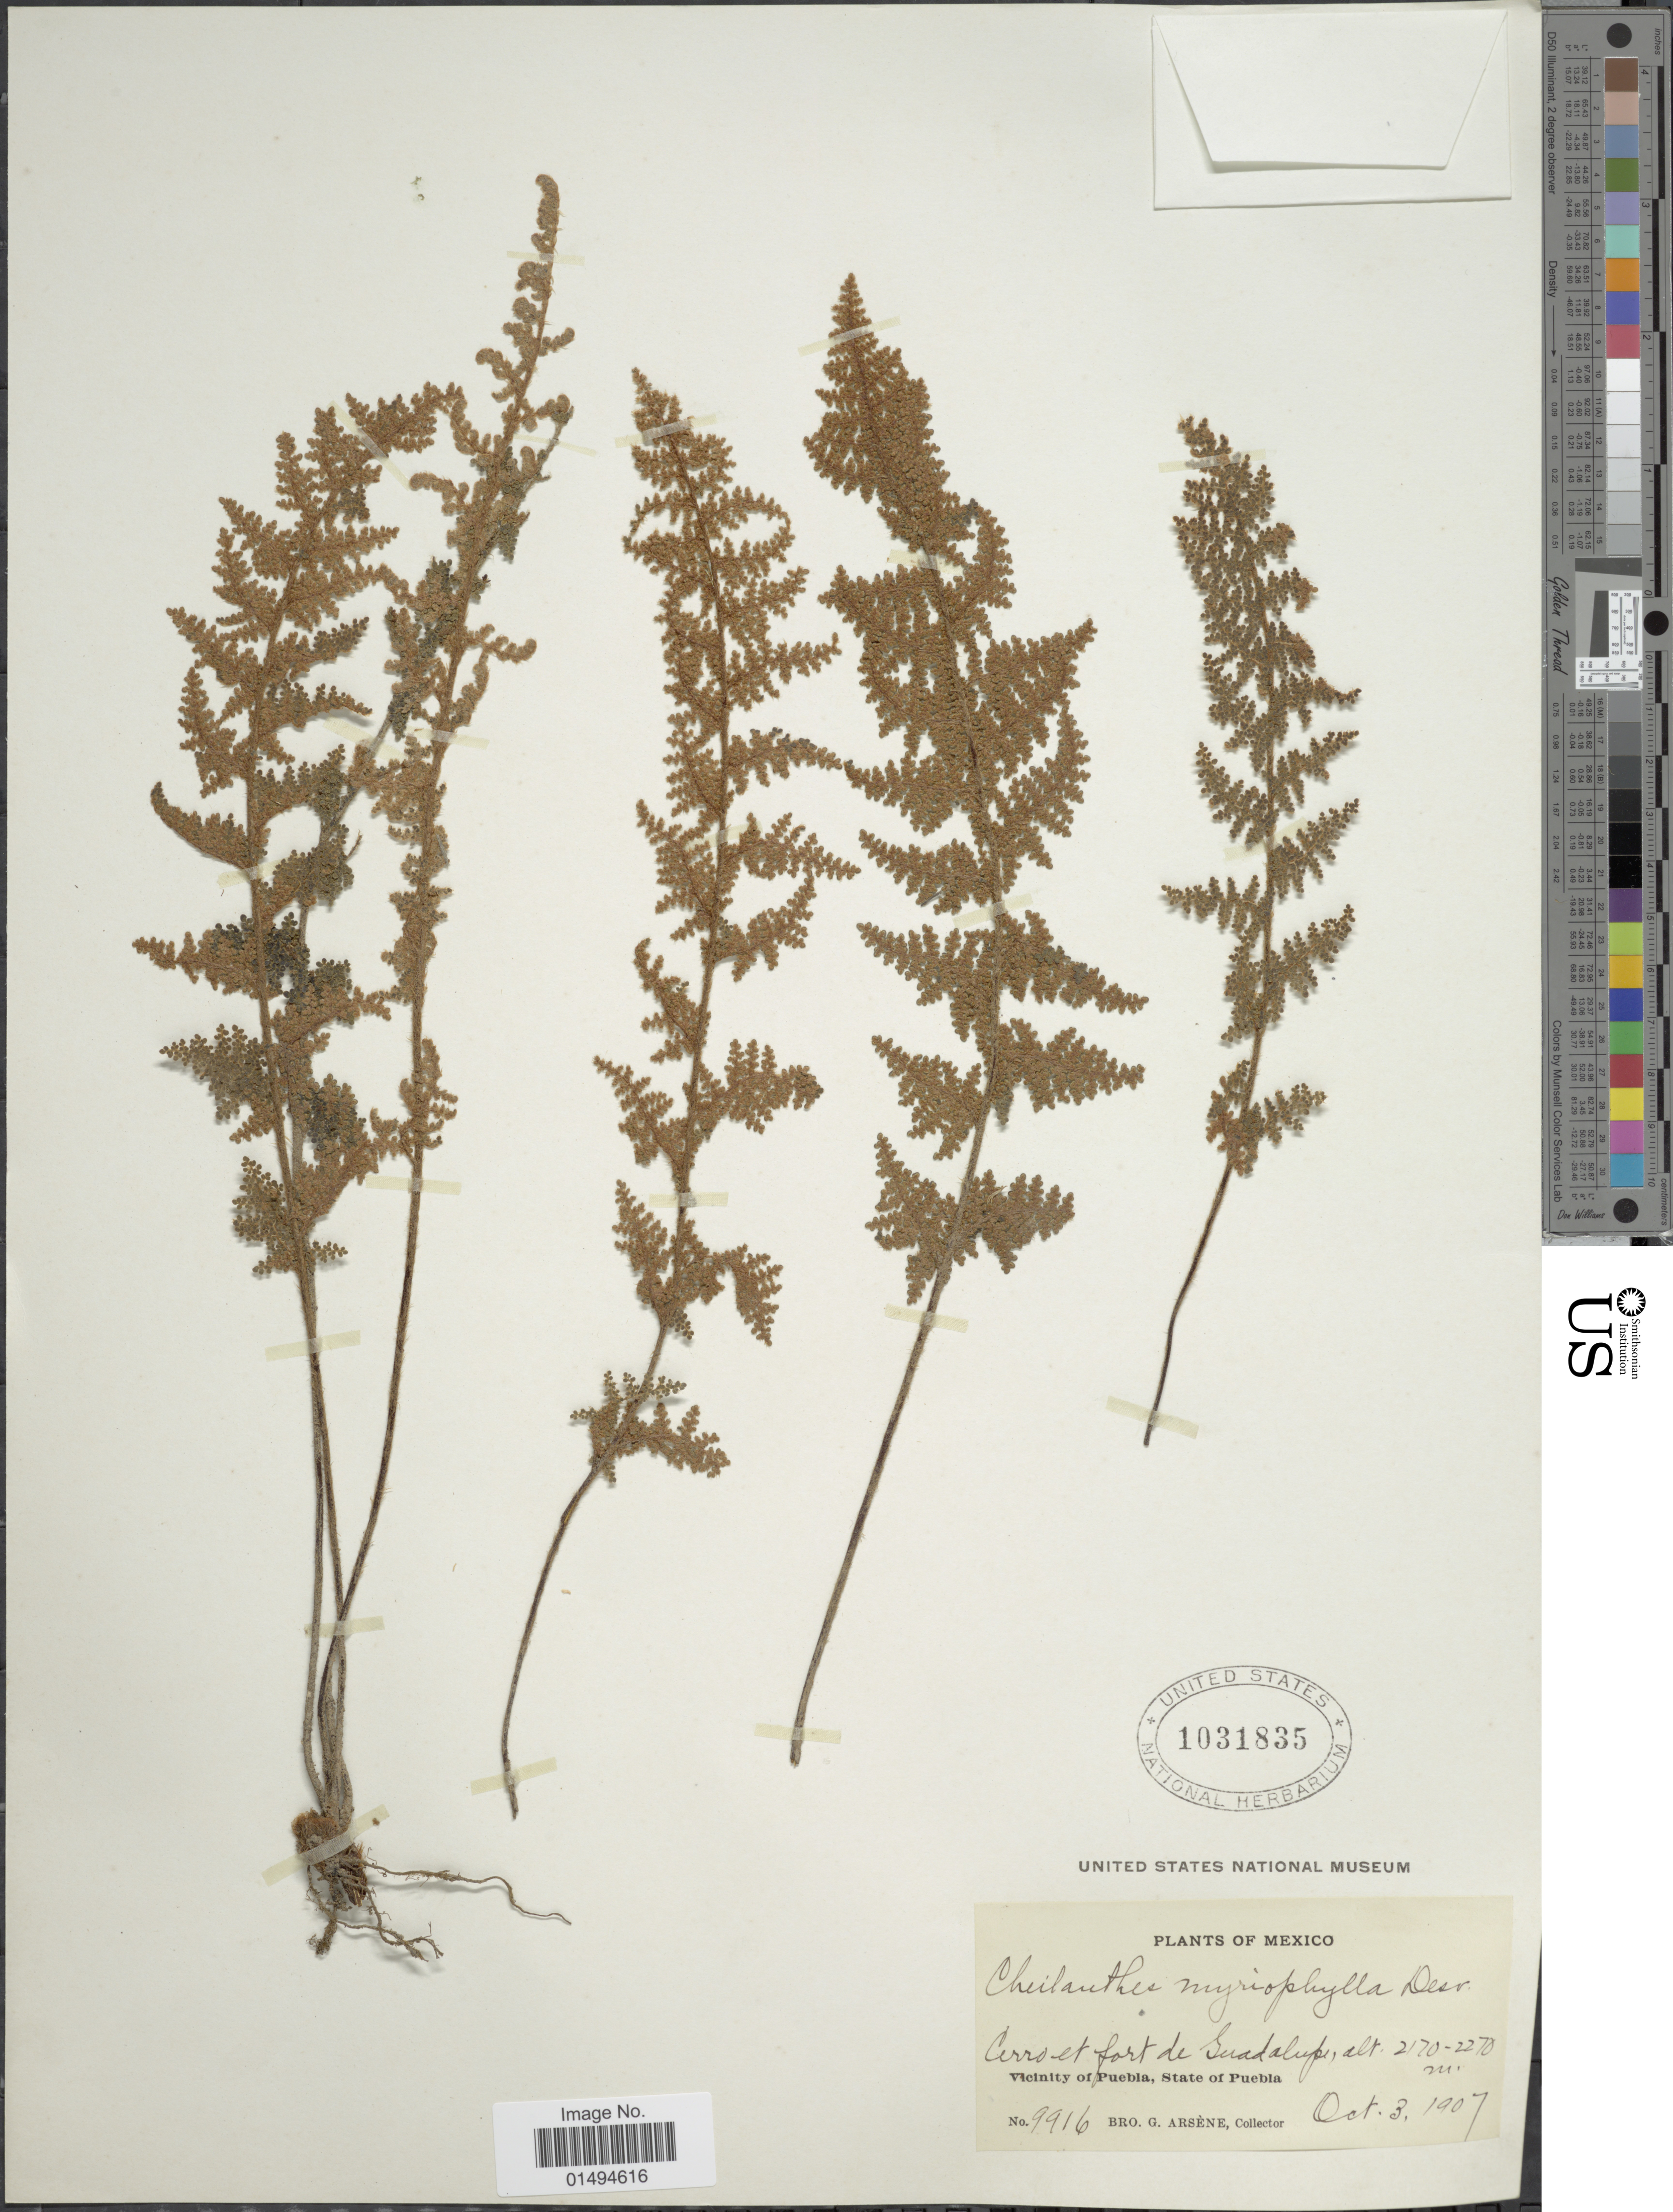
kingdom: Plantae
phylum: Tracheophyta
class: Polypodiopsida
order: Polypodiales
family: Pteridaceae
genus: Myriopteris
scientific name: Myriopteris myriophylla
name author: (Desv.) J. Sm.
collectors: Bro. G. Arsène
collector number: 9916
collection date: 1907-10-03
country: Mexico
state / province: Puebla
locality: Cerro et fort de Guadalupe, Vicinity of Puebla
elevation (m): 2170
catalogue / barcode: US 1031835